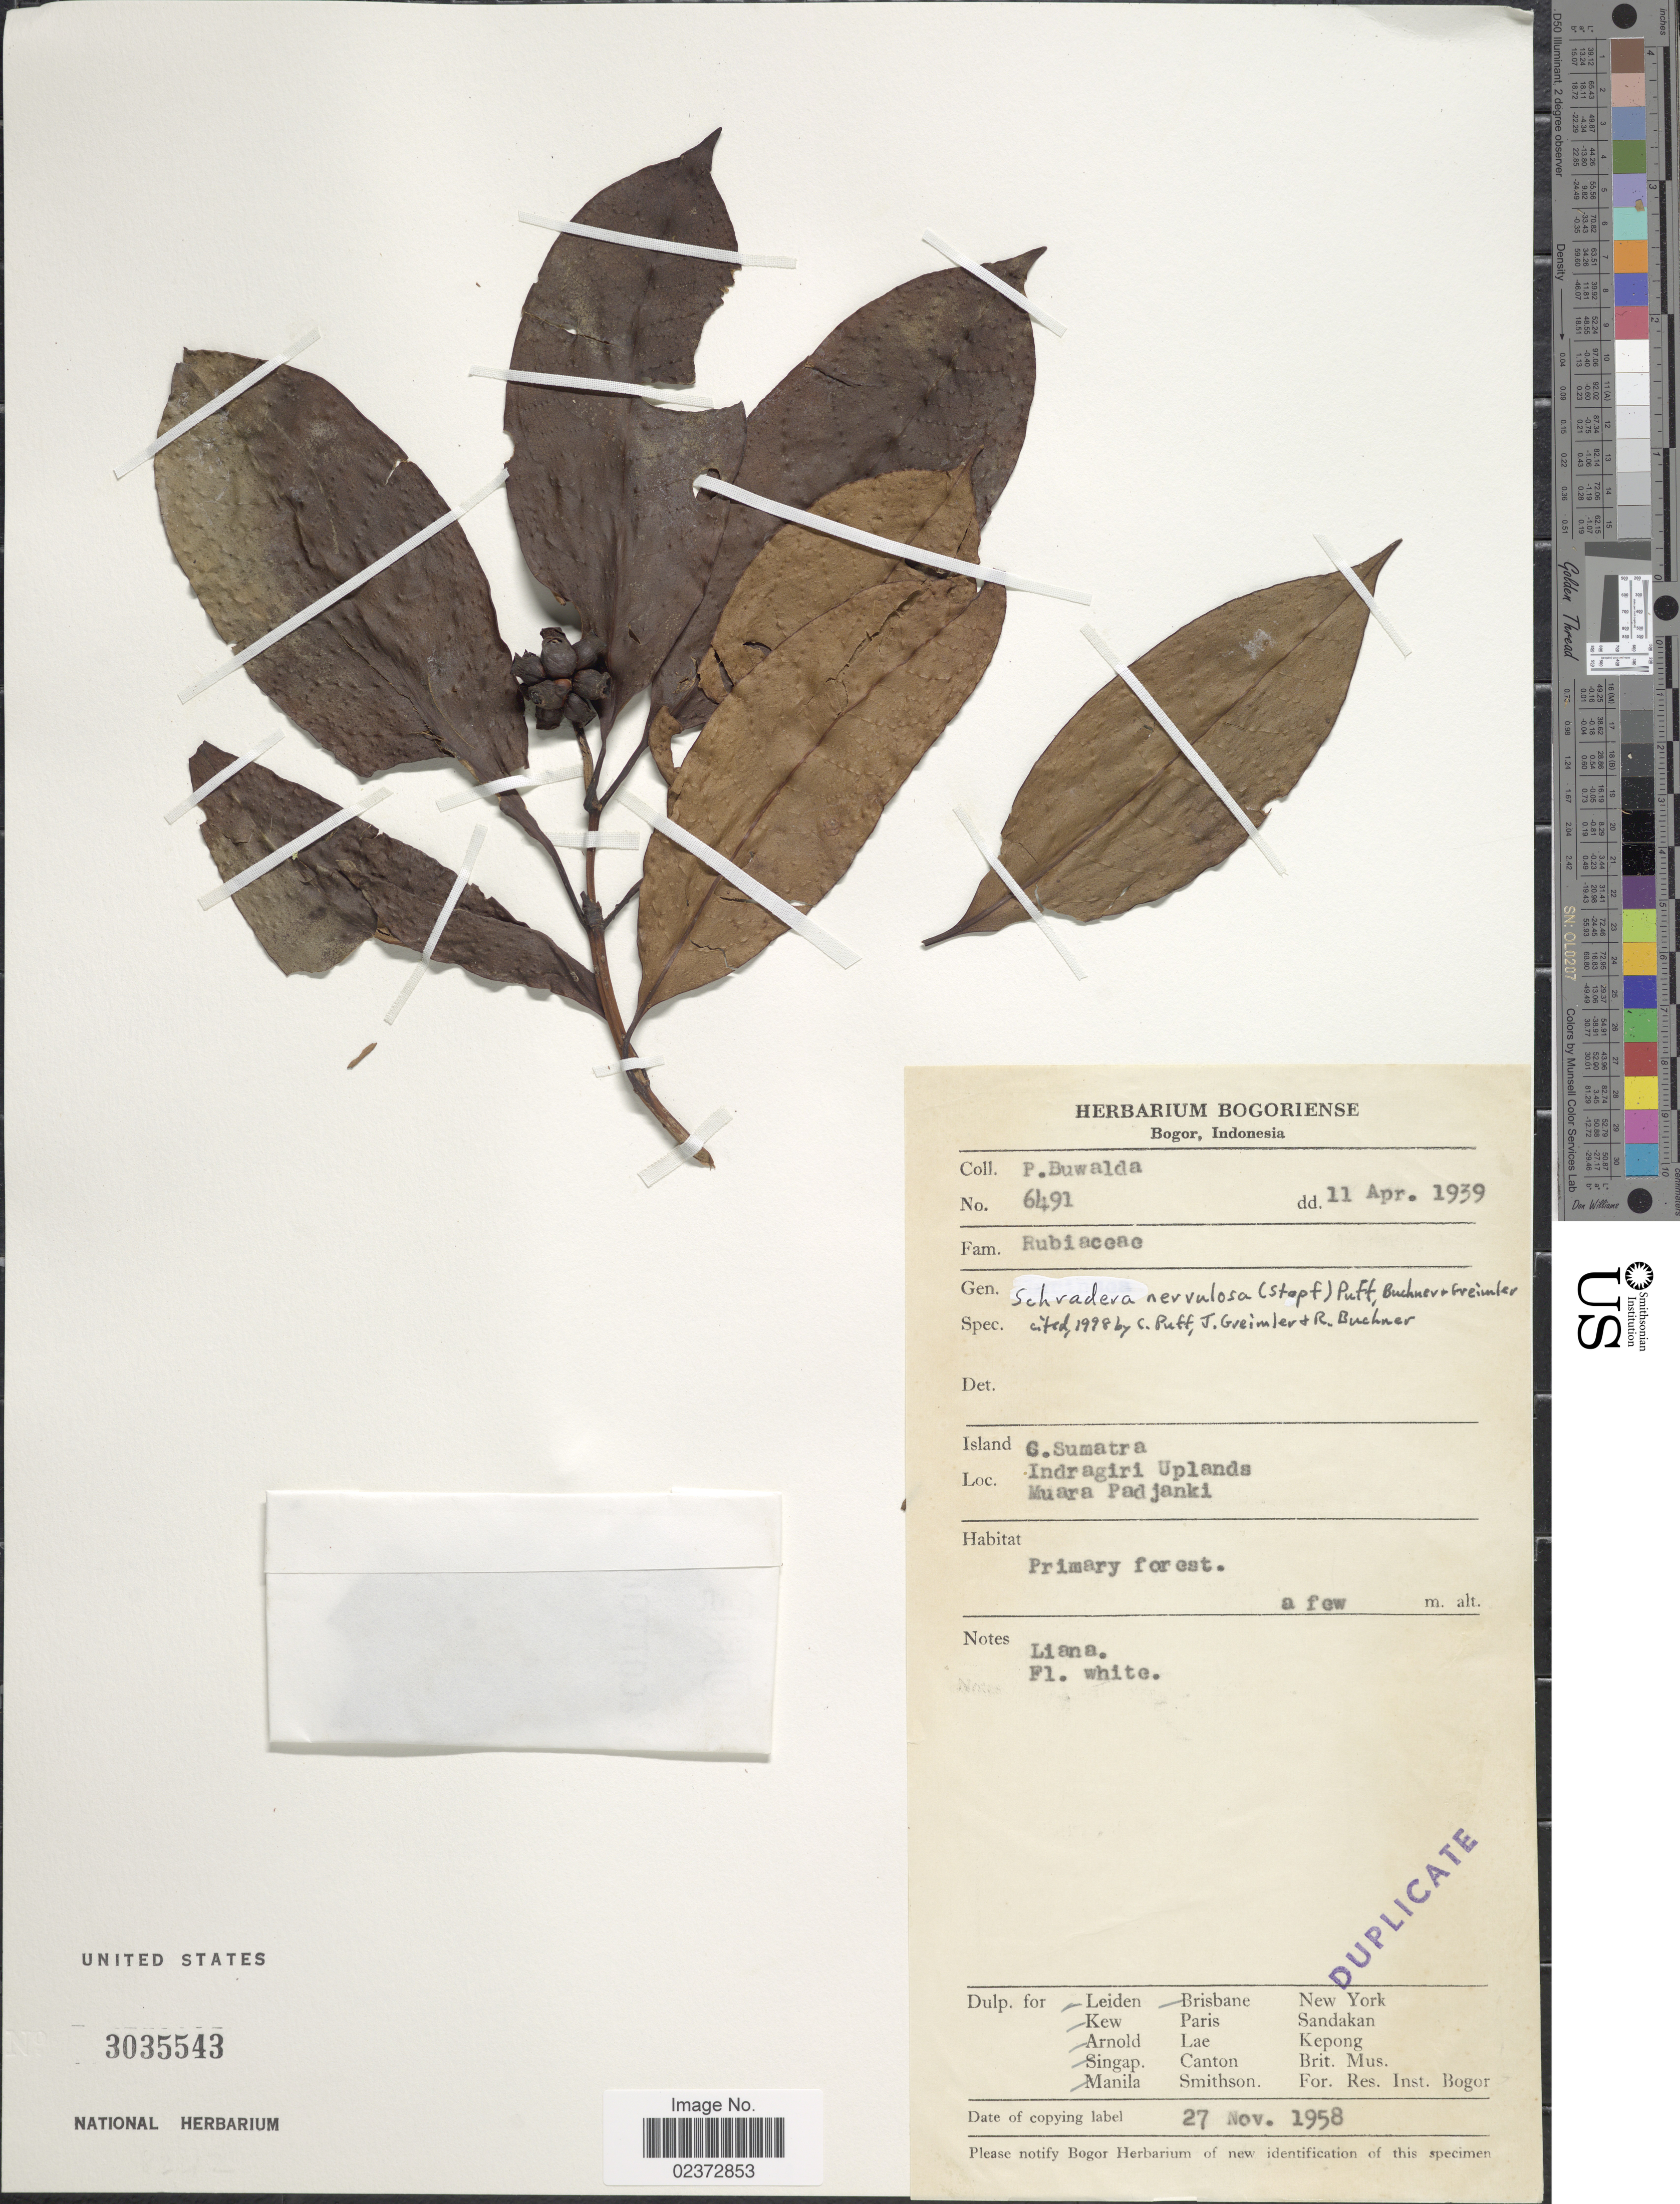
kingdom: Plantae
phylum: Tracheophyta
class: Magnoliopsida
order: Gentianales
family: Rubiaceae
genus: Schradera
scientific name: Schradera nervulosa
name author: (Stapf) Puff et al.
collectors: P. Buwalda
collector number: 6491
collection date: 1939-04-11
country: Indonesia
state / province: Sumatra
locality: Island G. Sumatra, Indragiri Uplands, Muara Padjanki, Primary forest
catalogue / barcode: US 3035543